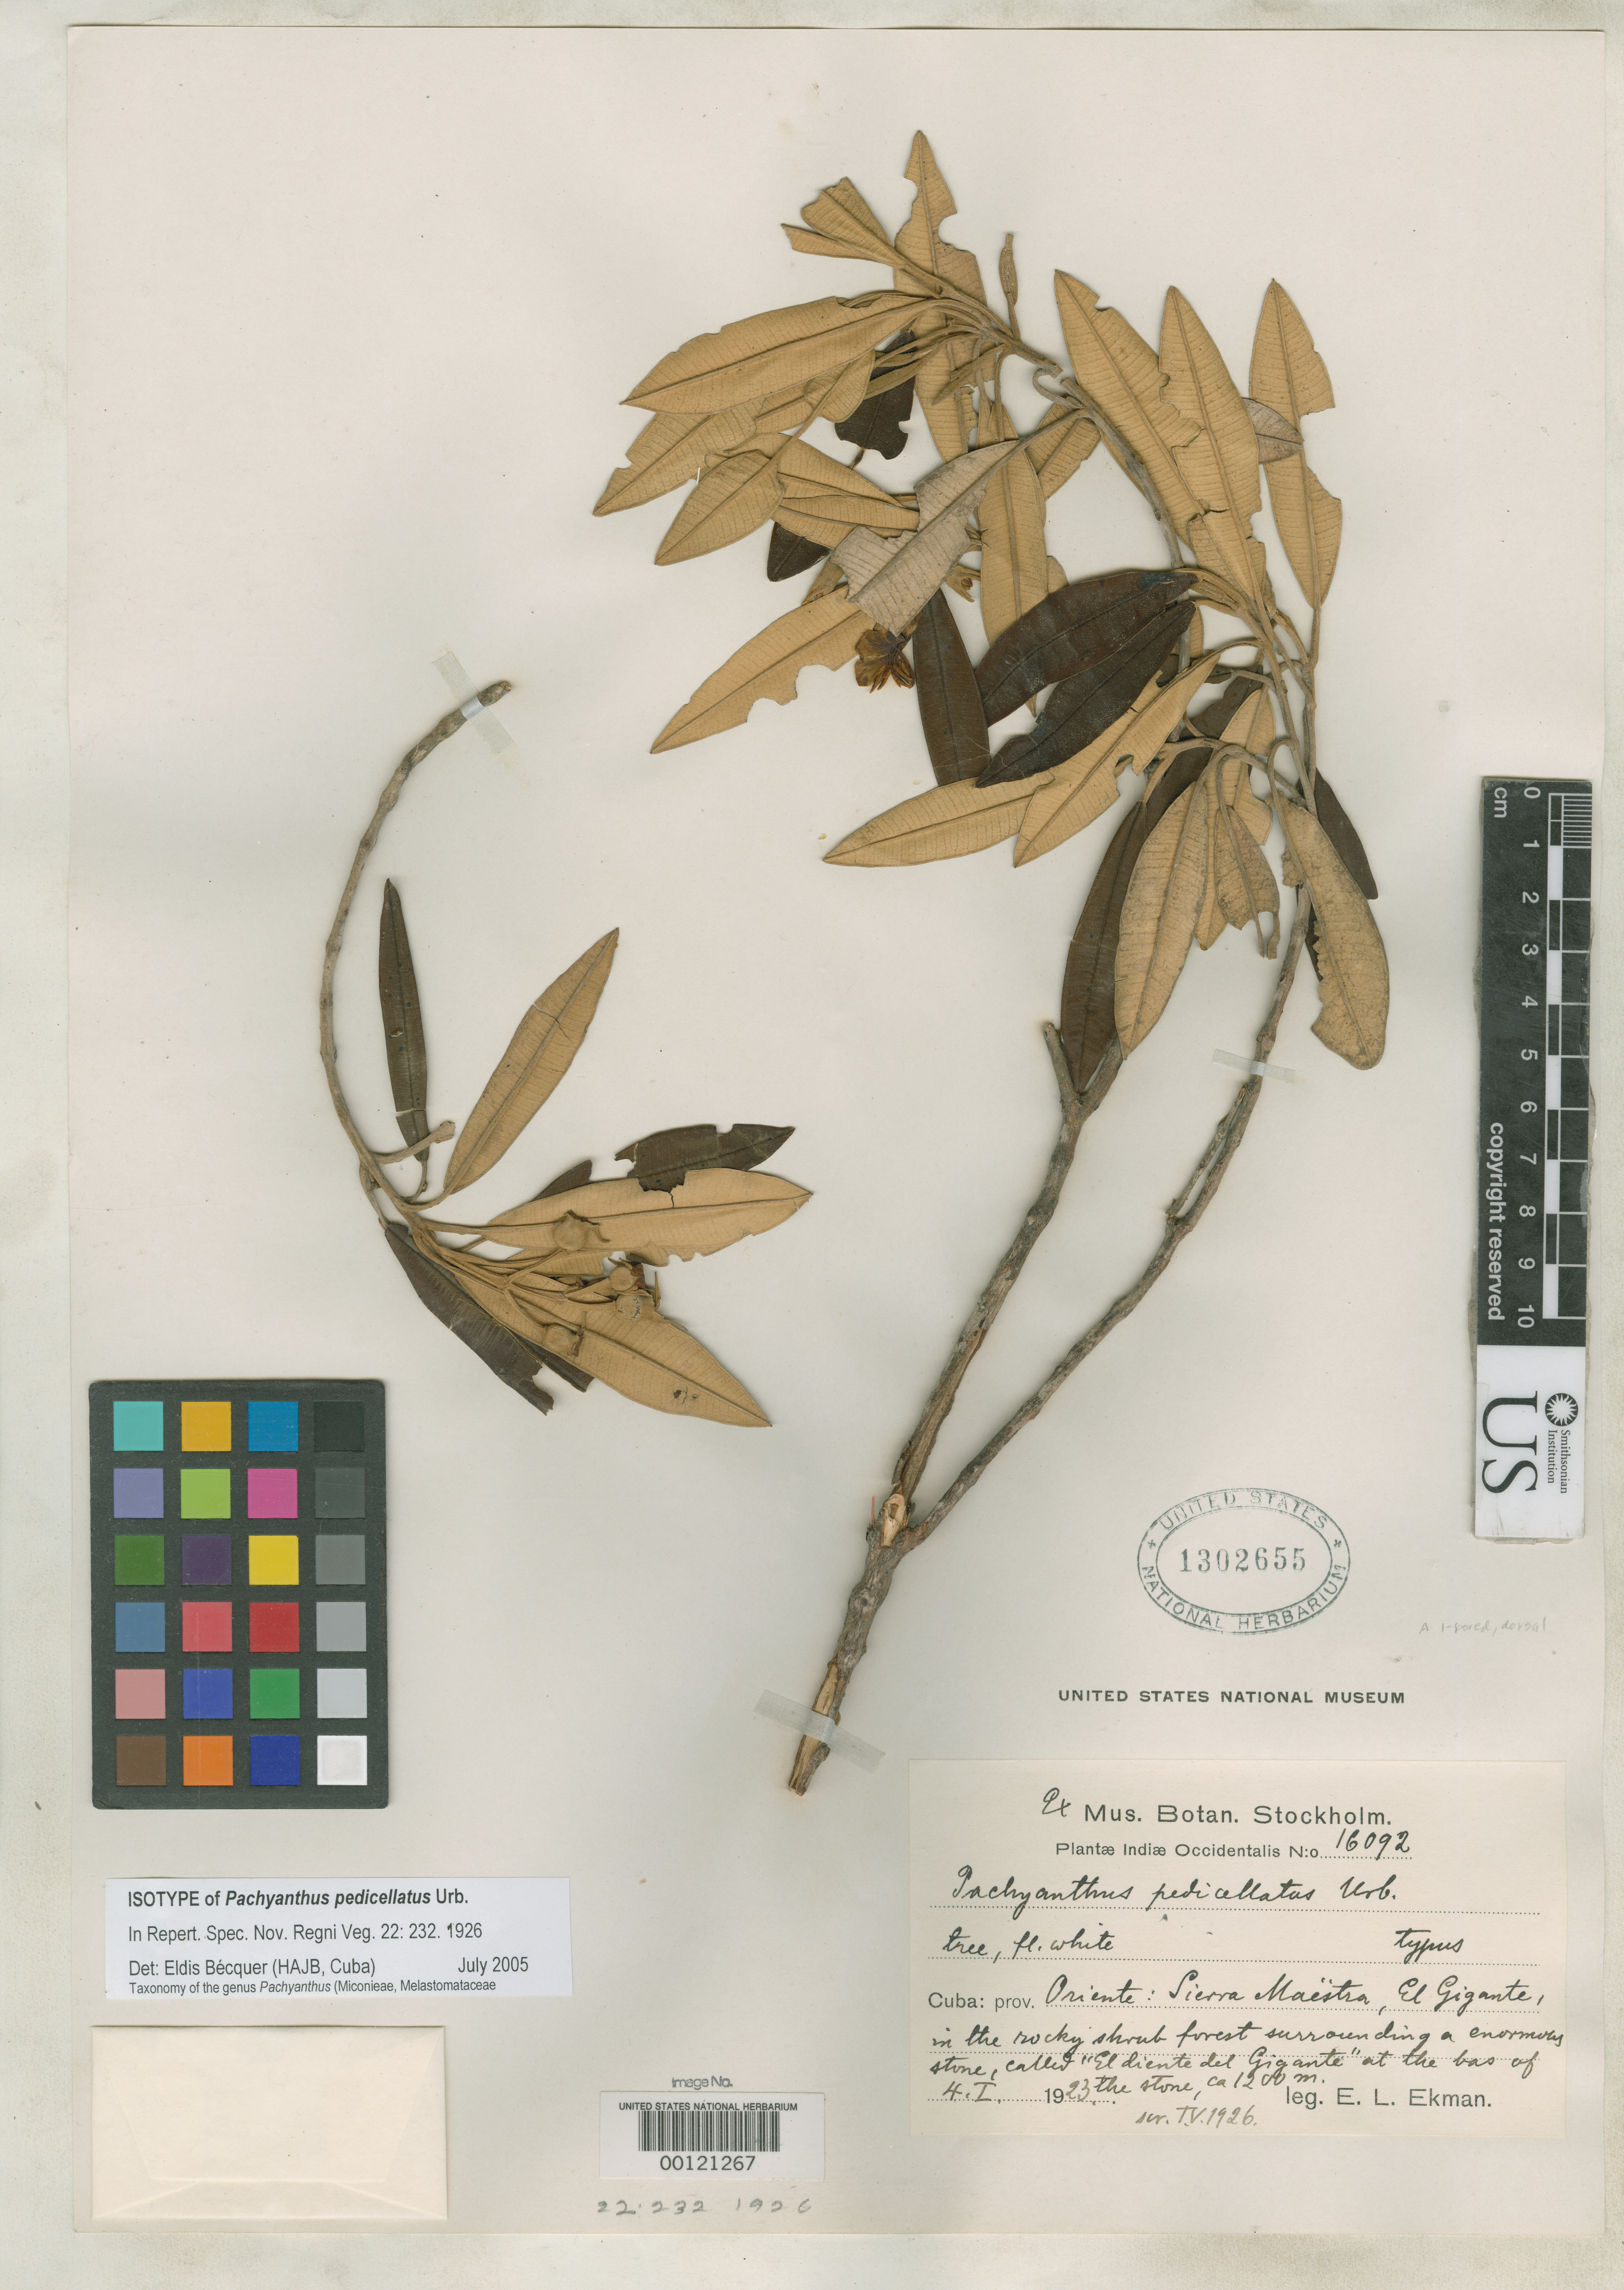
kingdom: Plantae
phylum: Tracheophyta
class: Magnoliopsida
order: Myrtales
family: Melastomataceae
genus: Pachyanthus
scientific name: Pachyanthus pedicellatus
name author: Urb.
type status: Isotype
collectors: E. L. Ekman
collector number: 16092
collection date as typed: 04 Jan 1923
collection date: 1923-01-04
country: Cuba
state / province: Oriente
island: Greater Antilles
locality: Sierra Maestra, El Diente del Gigante.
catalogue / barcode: US 1302655